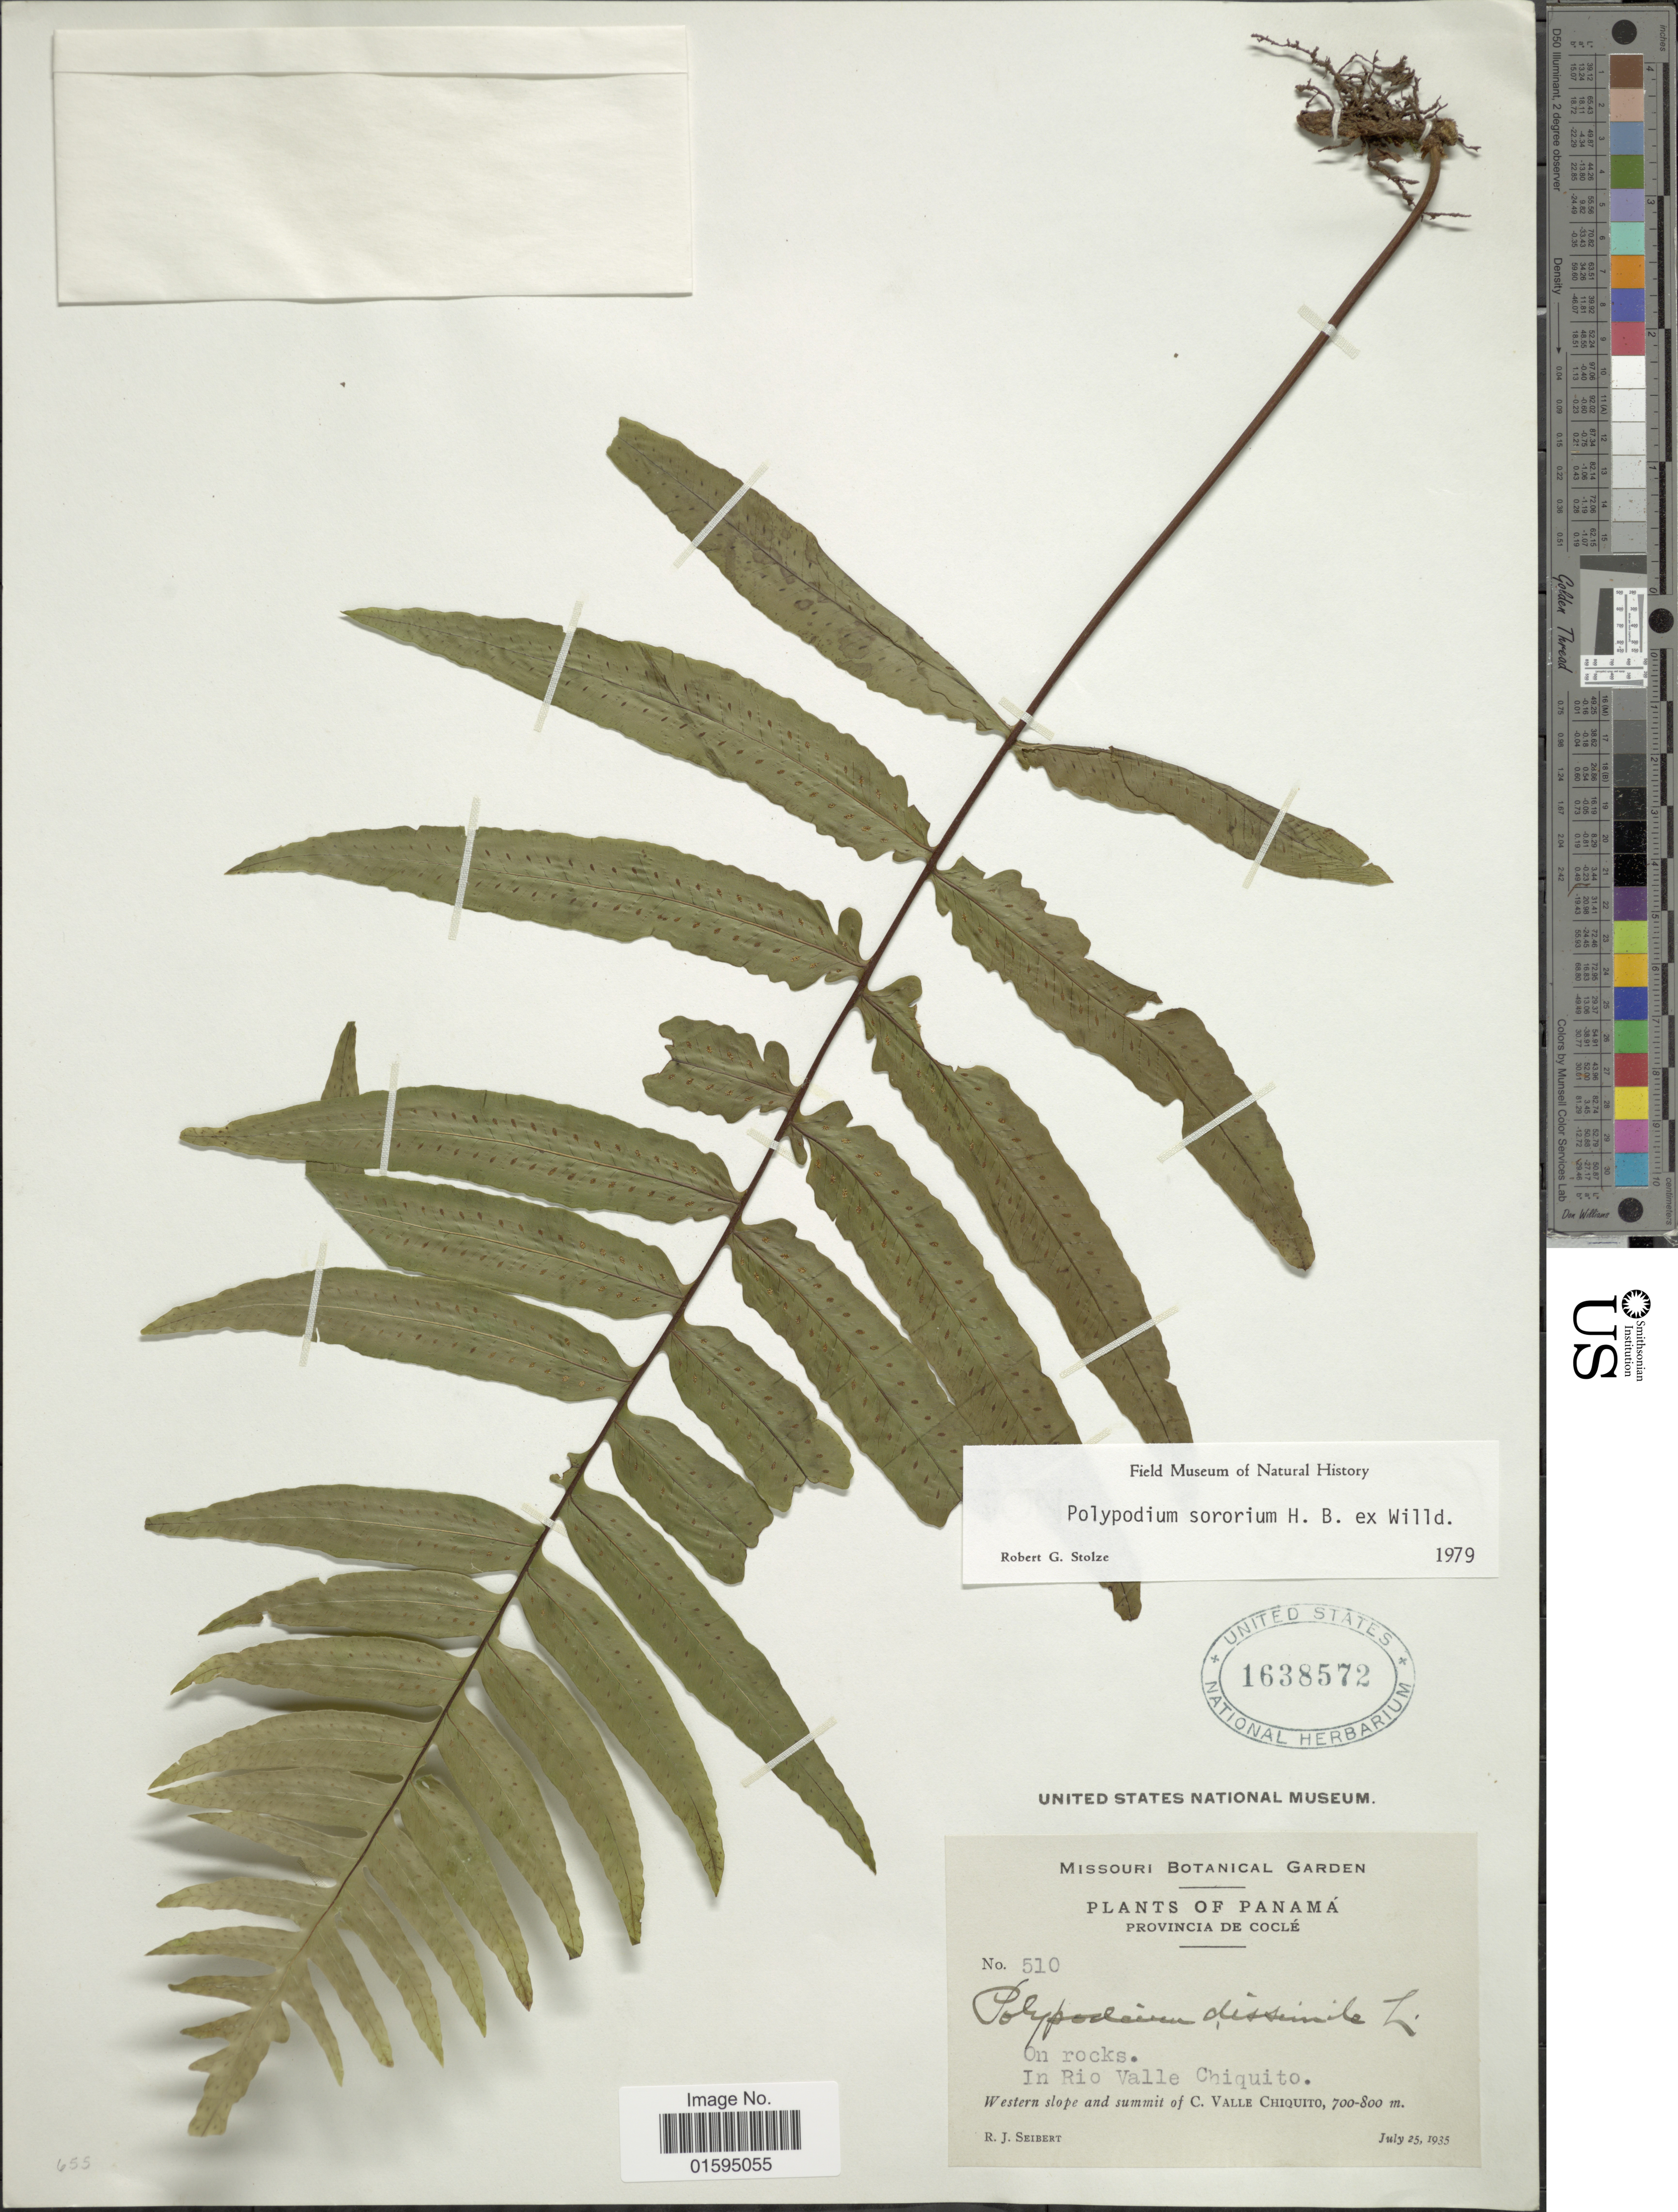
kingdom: Plantae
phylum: Tracheophyta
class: Polypodiopsida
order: Polypodiales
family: Polypodiaceae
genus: Polypodium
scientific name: Polypodium dulce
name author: Poir.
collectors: R. J. Seibert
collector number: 510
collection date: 1935-07-25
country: Panama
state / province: Coclé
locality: Provincia de Cocle, In Rio Valle Chiquito, Western slope and summit of C. Valle Chiquito.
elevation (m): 700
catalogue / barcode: US 1638572